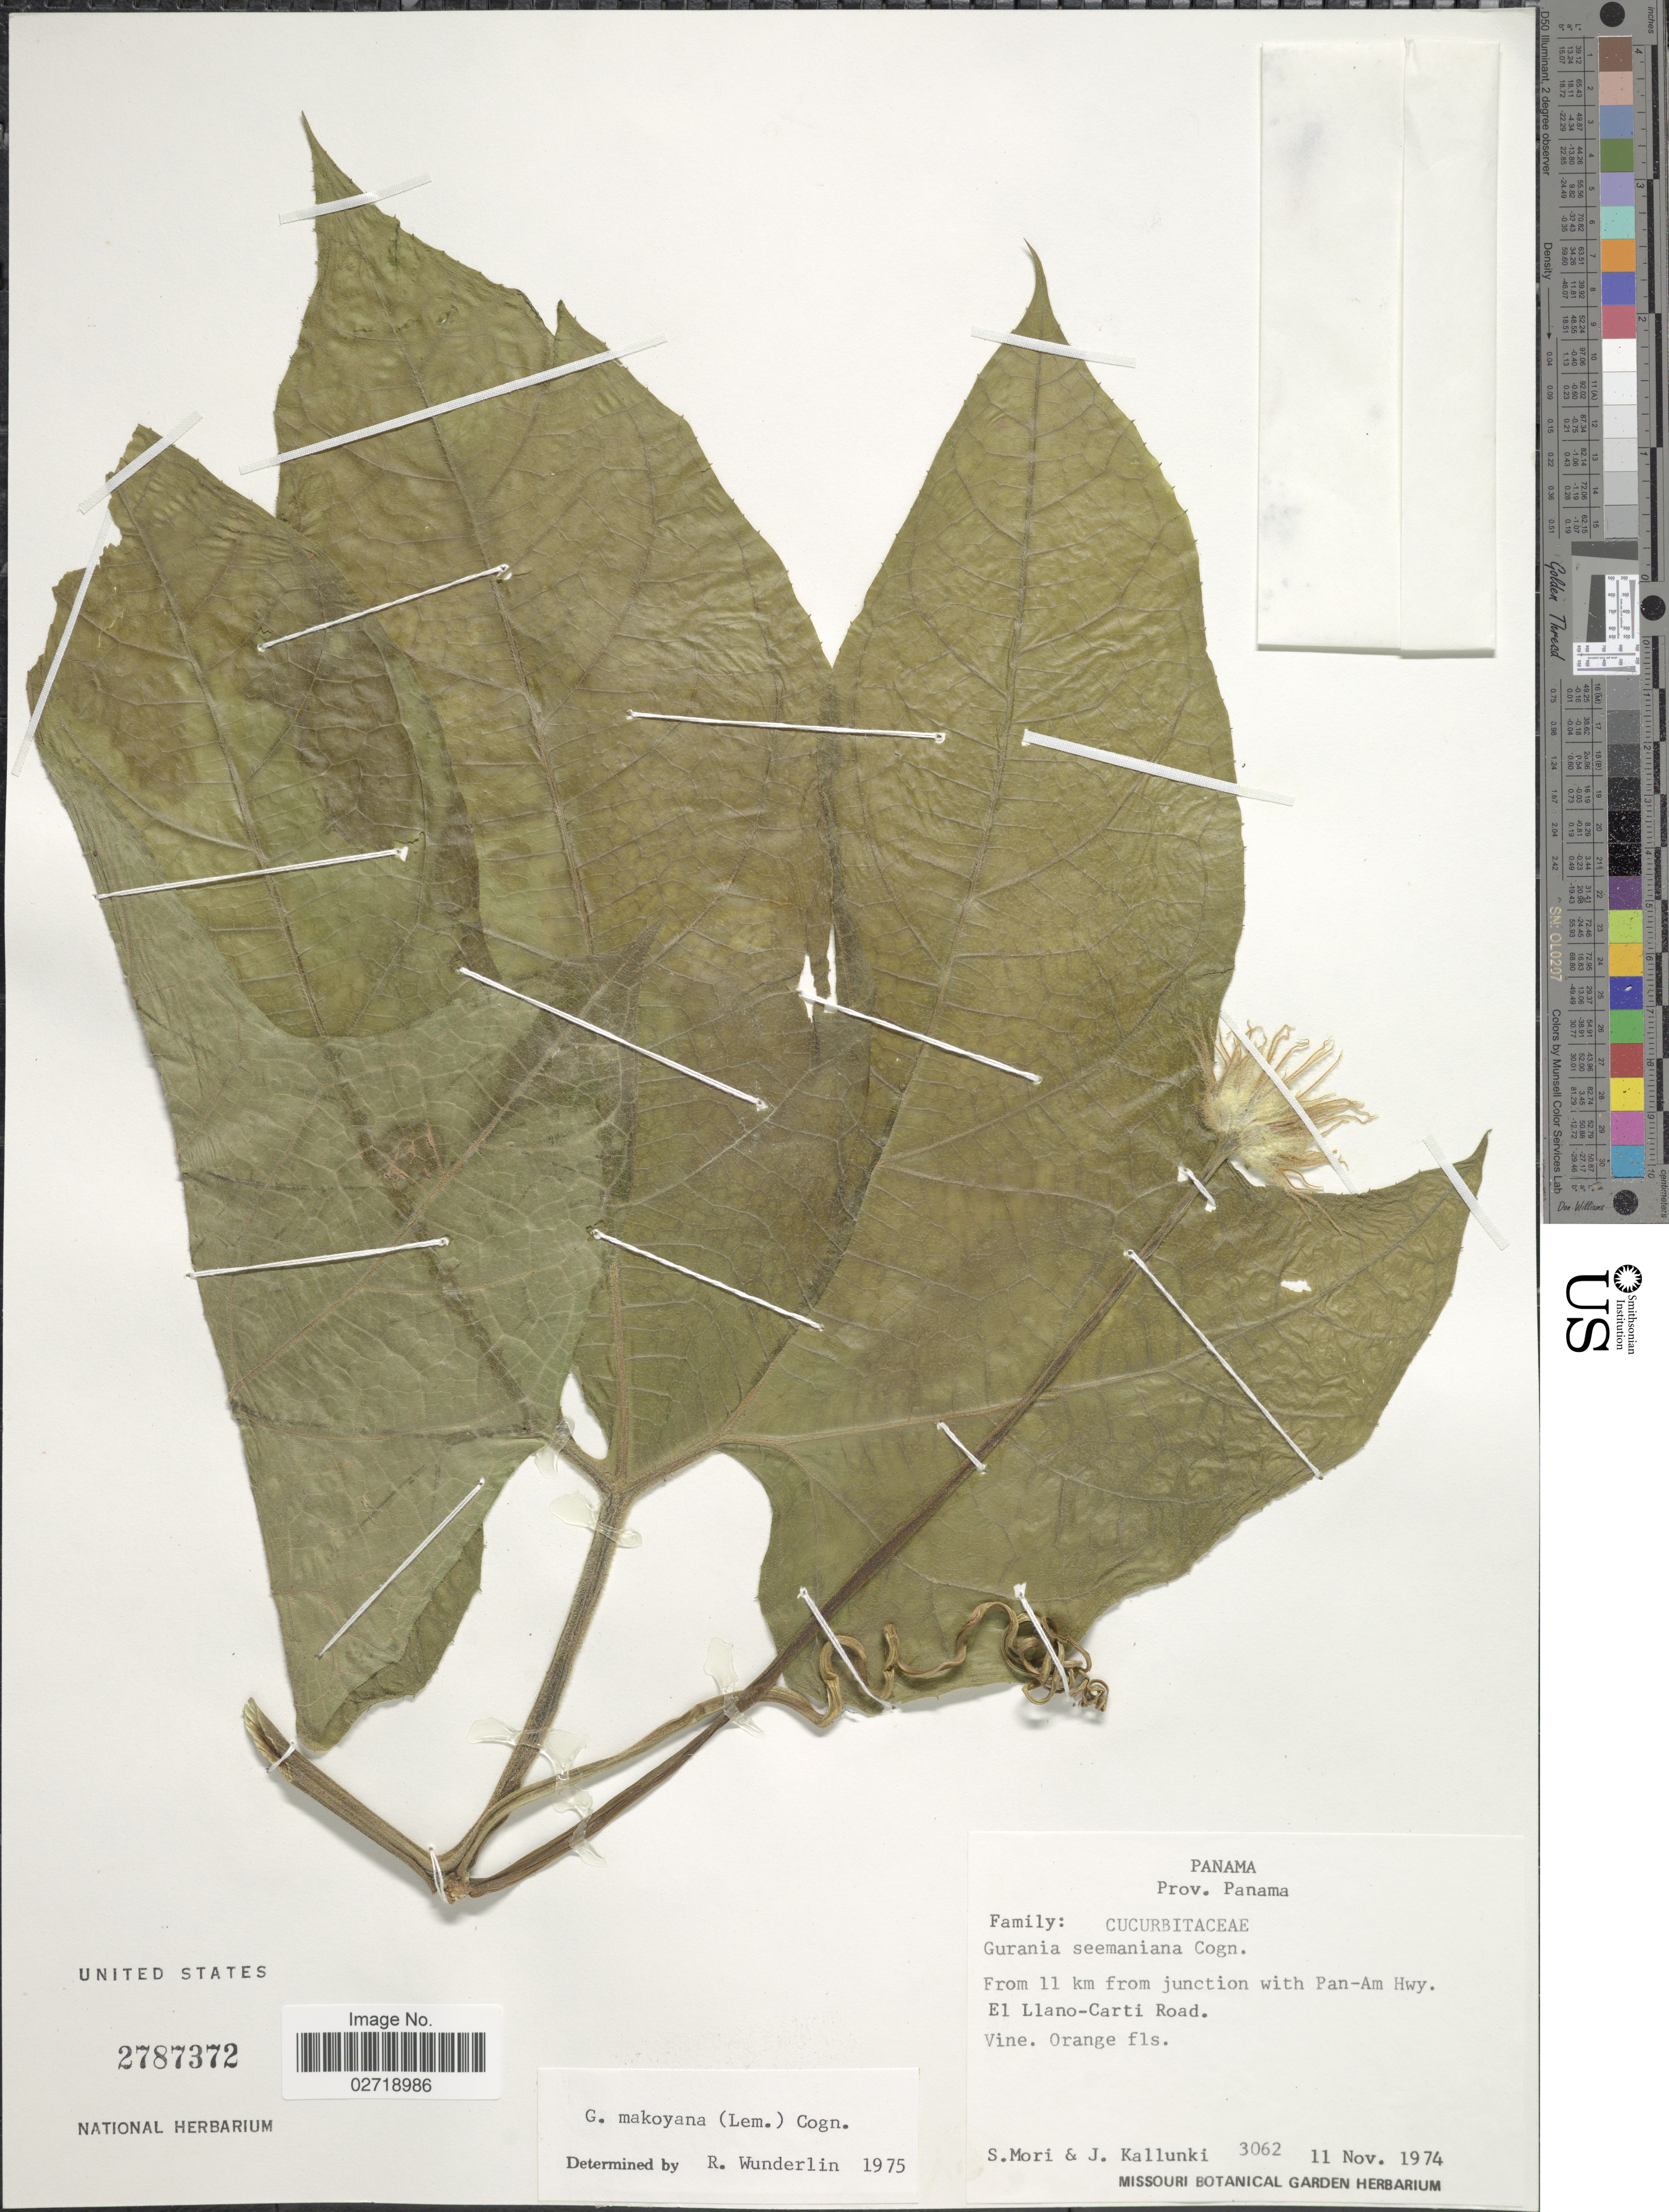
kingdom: Plantae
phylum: Tracheophyta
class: Magnoliopsida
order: Cucurbitales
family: Cucurbitaceae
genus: Gurania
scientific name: Gurania makoyana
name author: (Lem.) Cogn.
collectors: S. Mori & J. Kallunki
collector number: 3062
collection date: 1974-11-11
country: Panama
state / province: Panamá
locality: From 11 km from junction with Pan-Am Hwy. El Llano-Carti road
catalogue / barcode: US 2787372